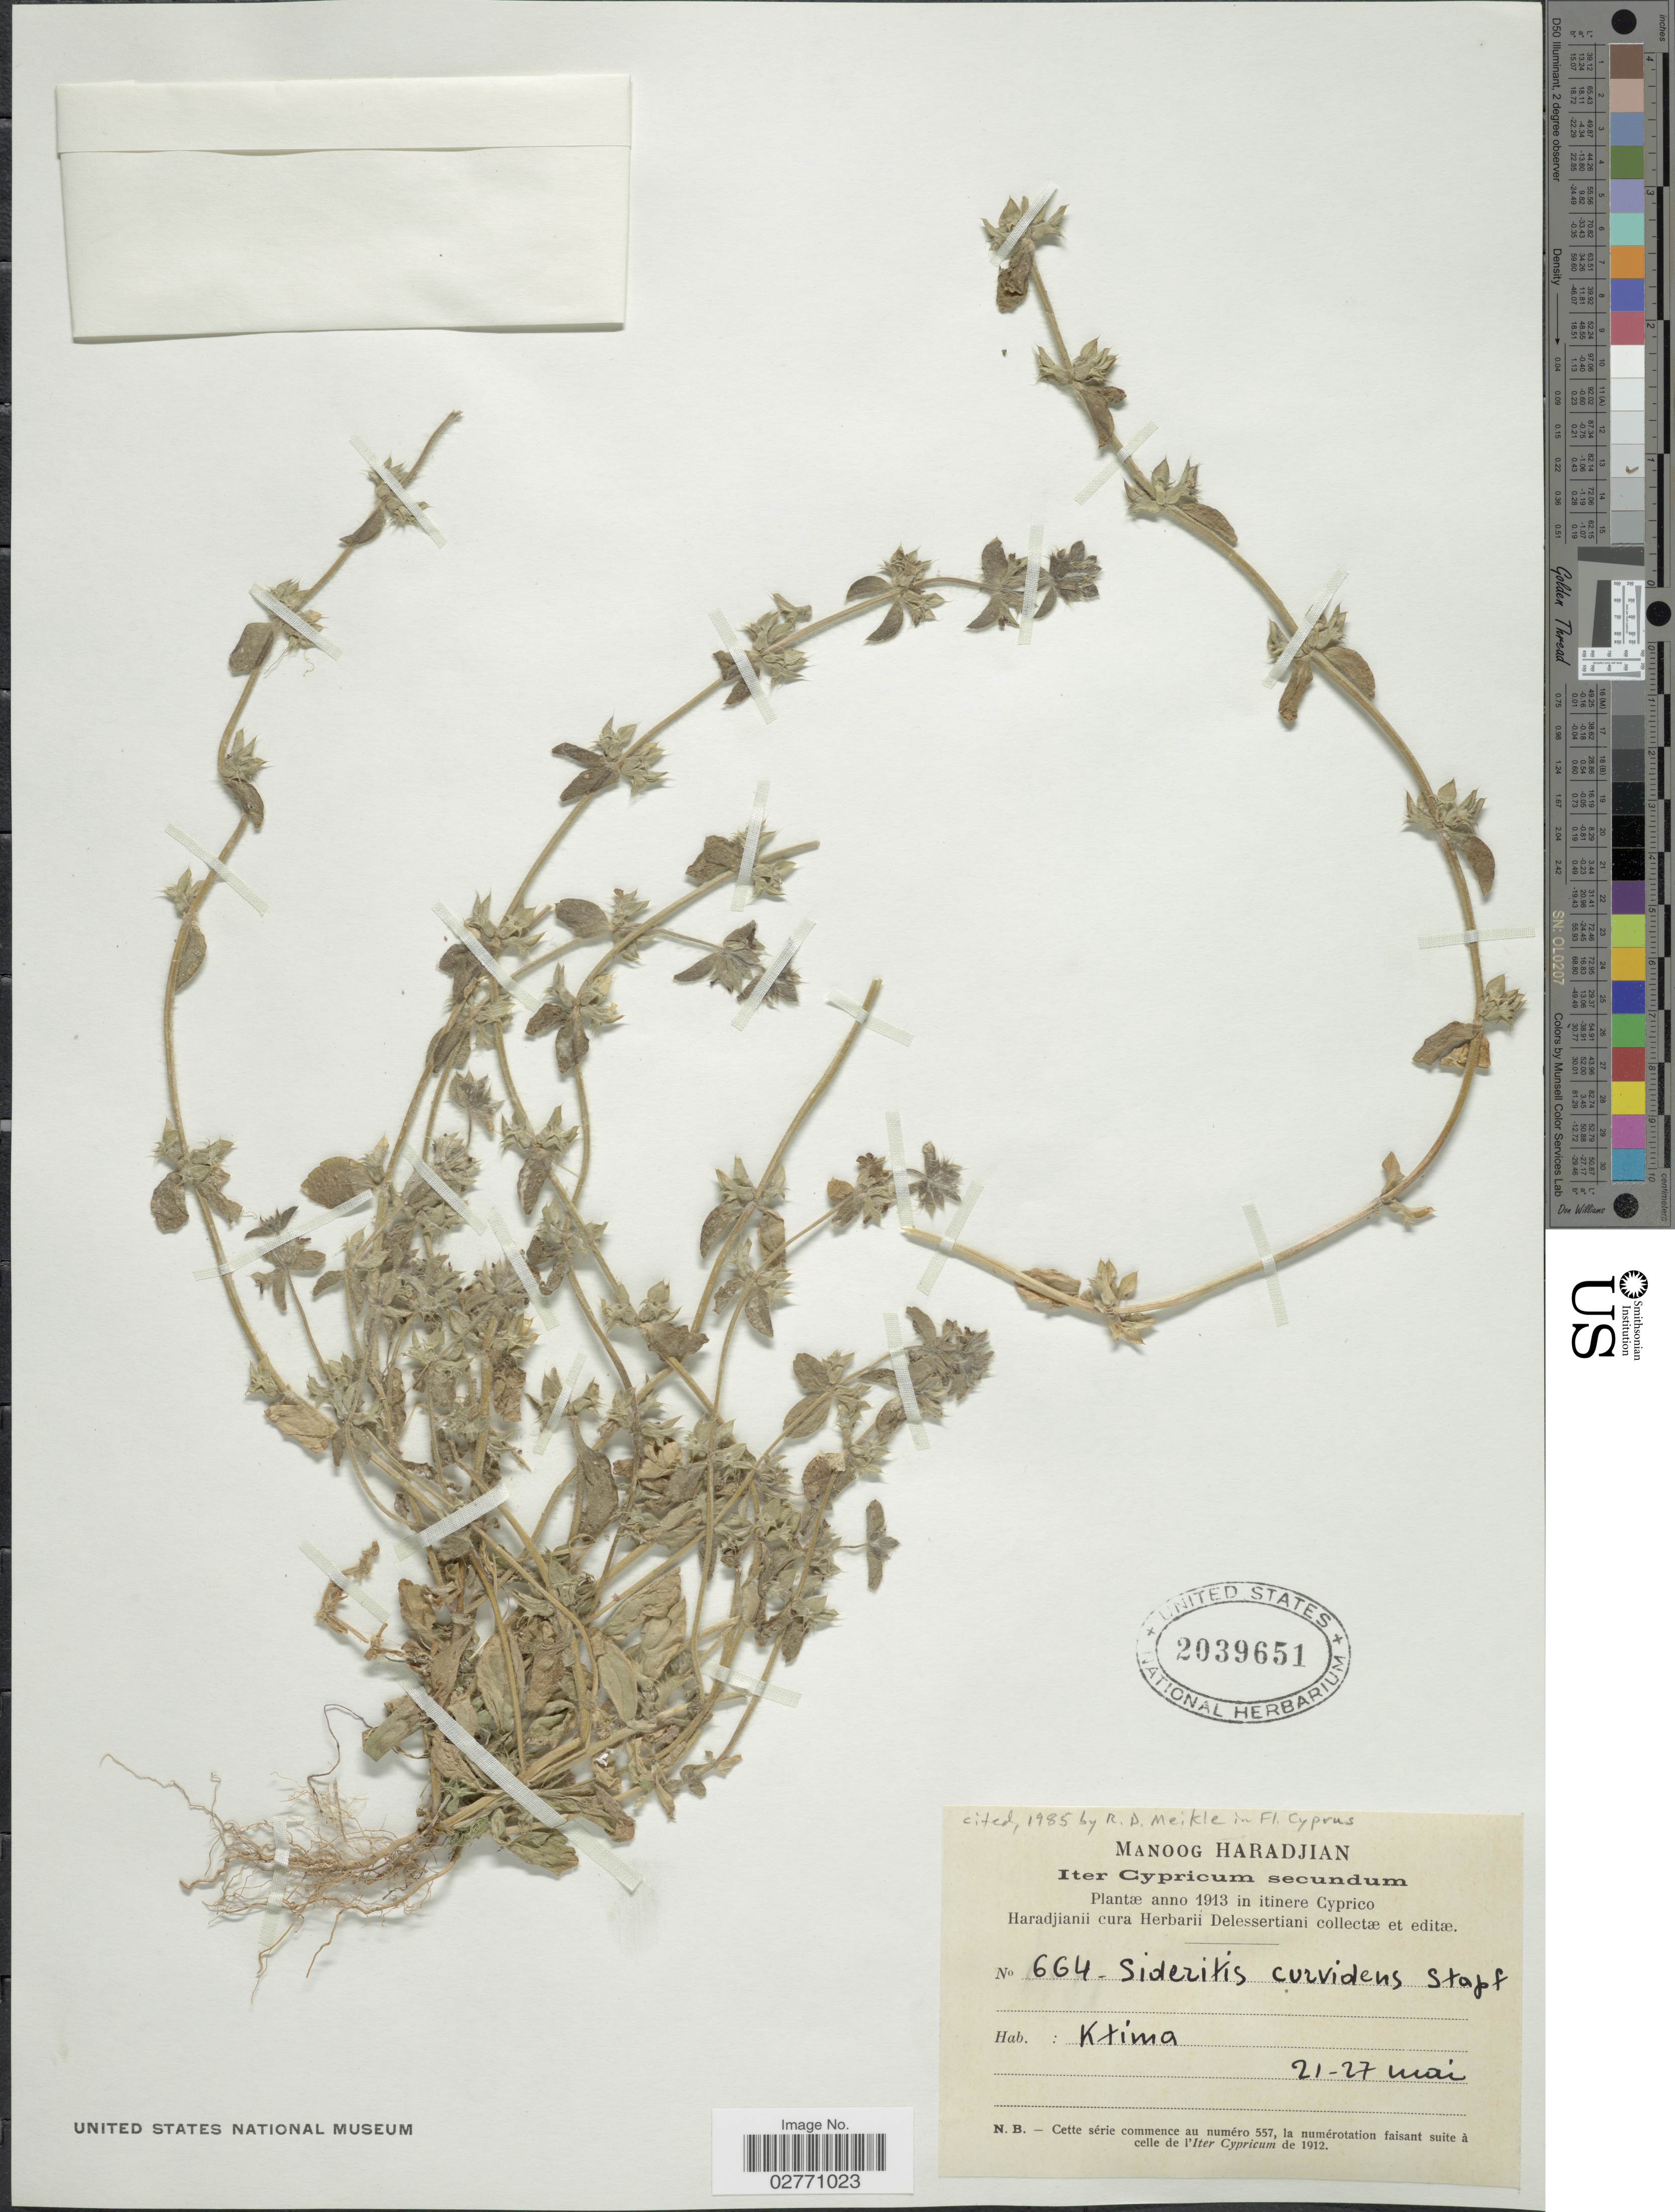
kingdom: Plantae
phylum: Tracheophyta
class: Magnoliopsida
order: Lamiales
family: Lamiaceae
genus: Sideritis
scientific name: Sideritis curvidens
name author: Stapf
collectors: M. Haradjian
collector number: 664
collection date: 1913-05-21/1913-05-27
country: Greece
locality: Cypricum. Ktima.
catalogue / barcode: US 2039651